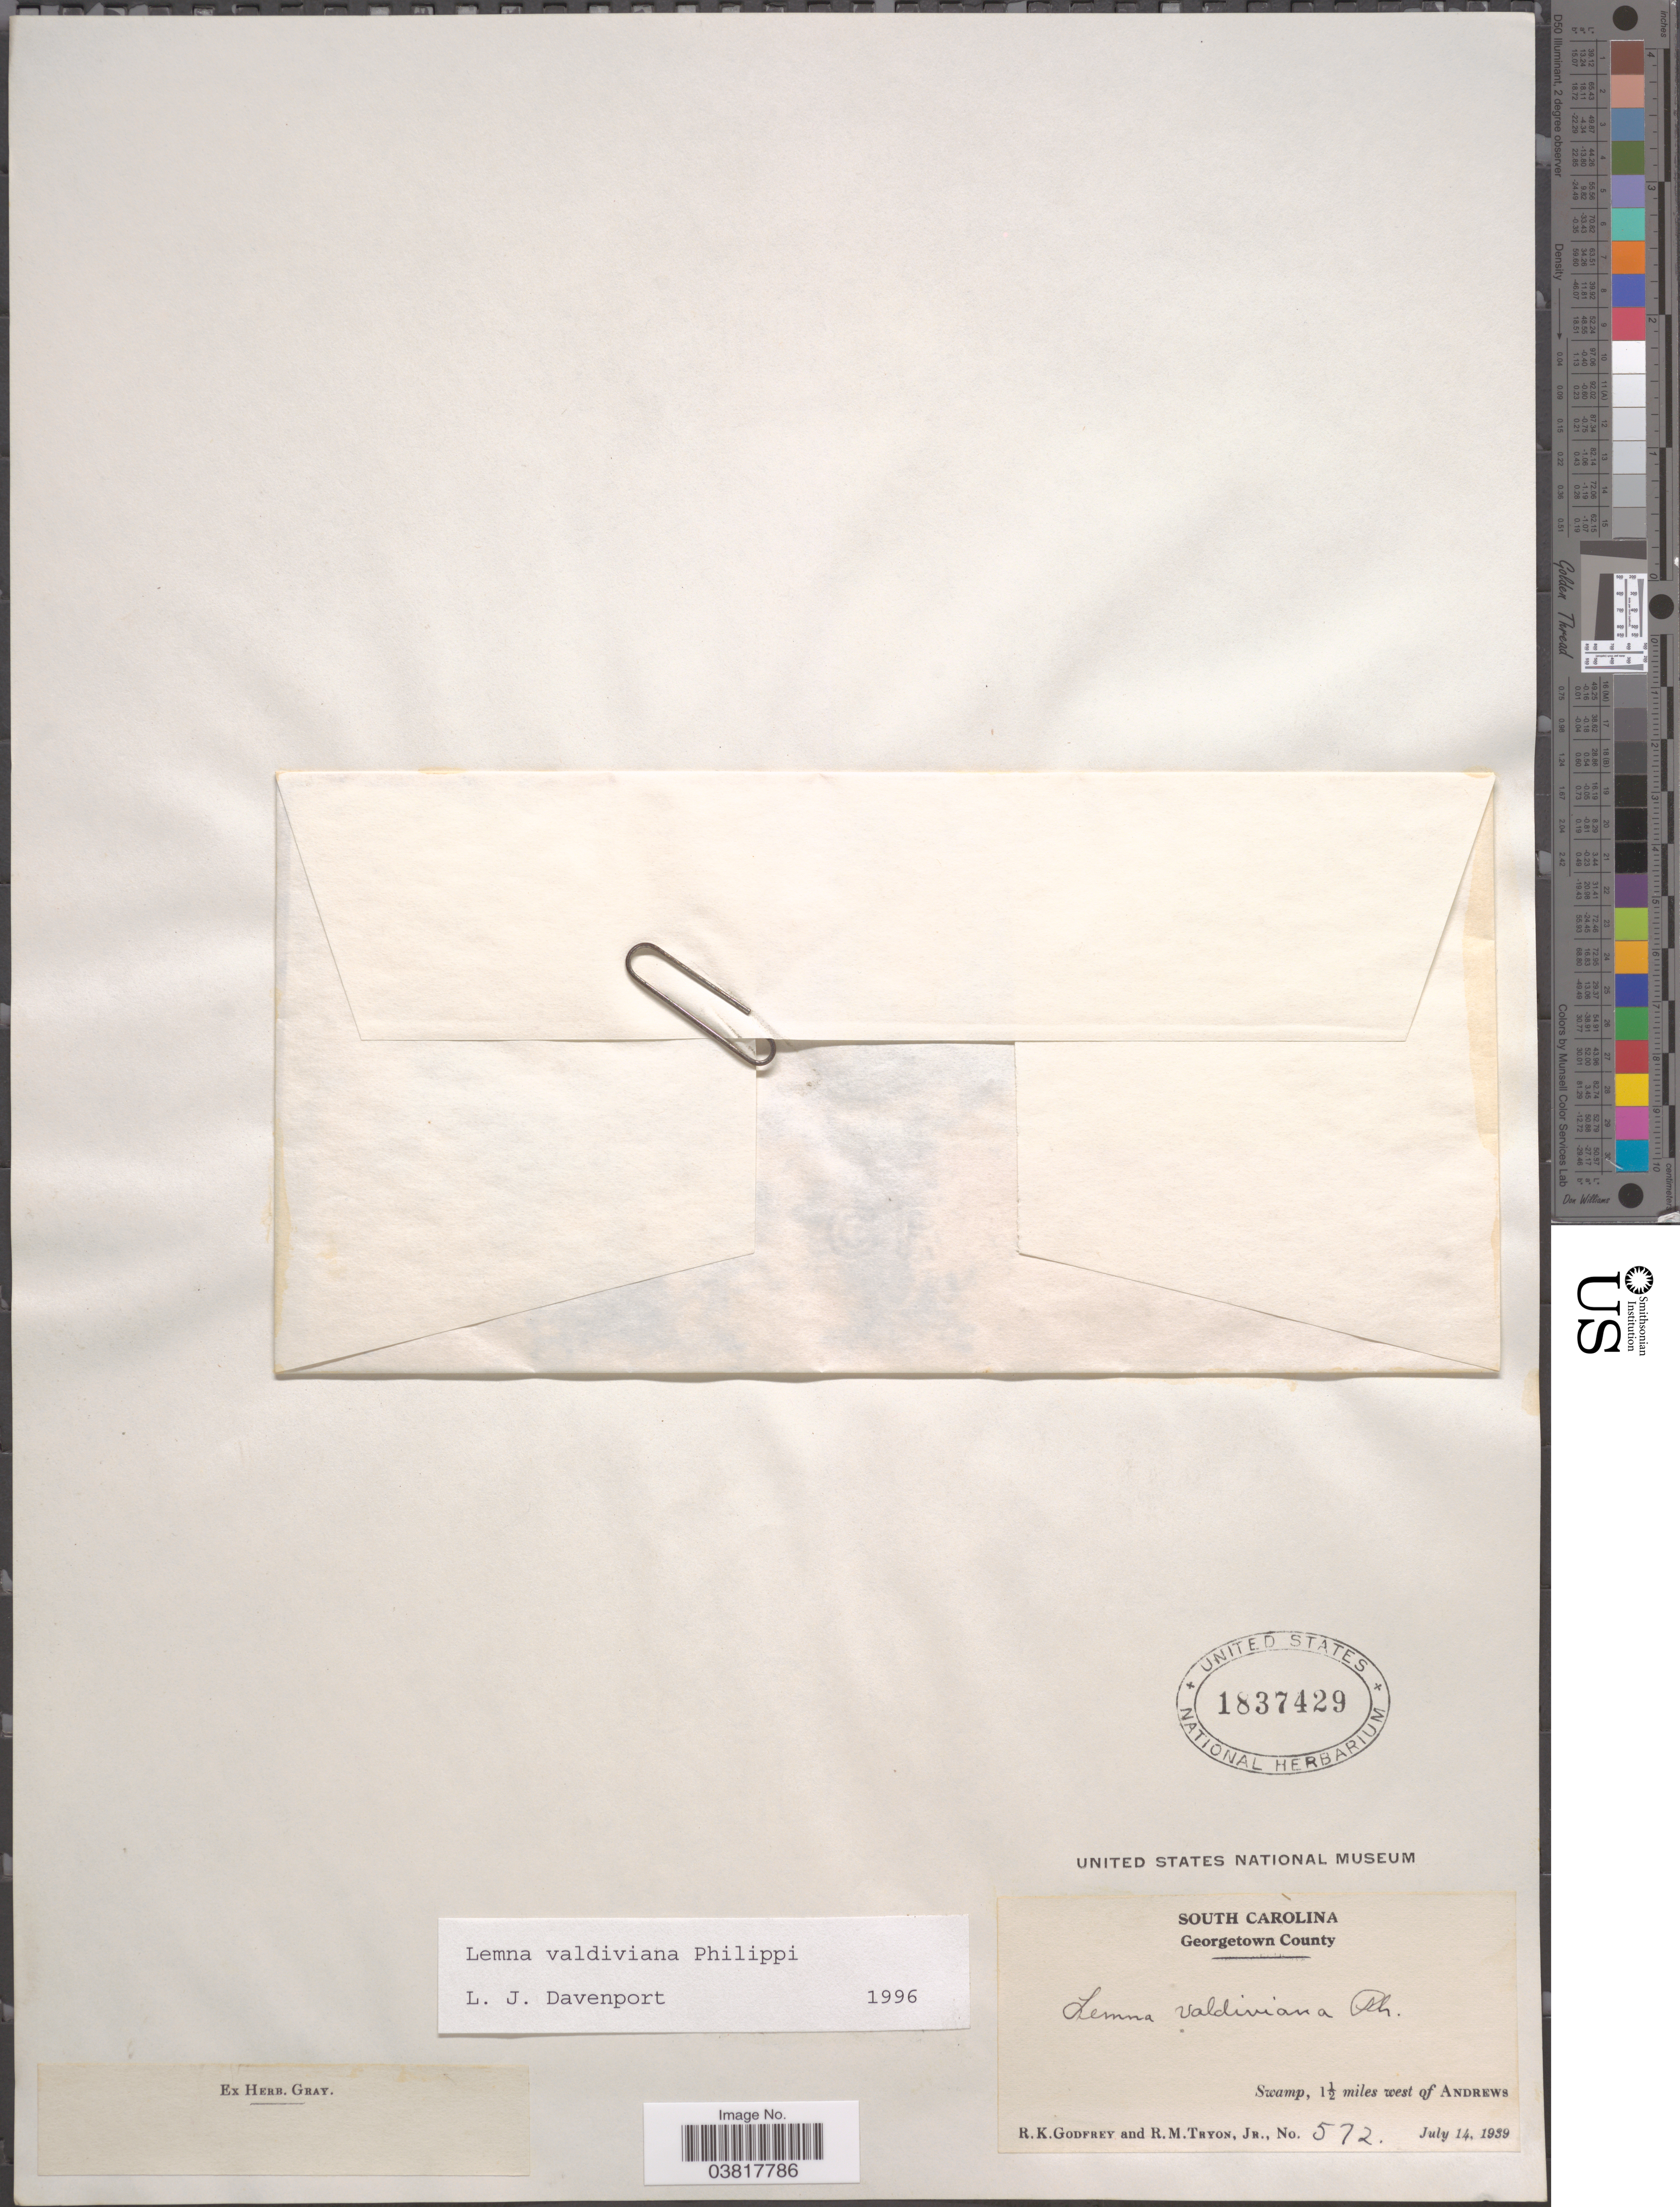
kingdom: Plantae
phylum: Tracheophyta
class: Liliopsida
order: Alismatales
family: Araceae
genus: Lemna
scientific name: Lemna valdiviana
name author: Phil.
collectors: R. K. Godfrey & R. Tryon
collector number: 572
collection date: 1939-07-14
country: United States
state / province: South Carolina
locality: Georgetown County. Swamp, 1½ miles west of Andrews.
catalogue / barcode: US 1837429